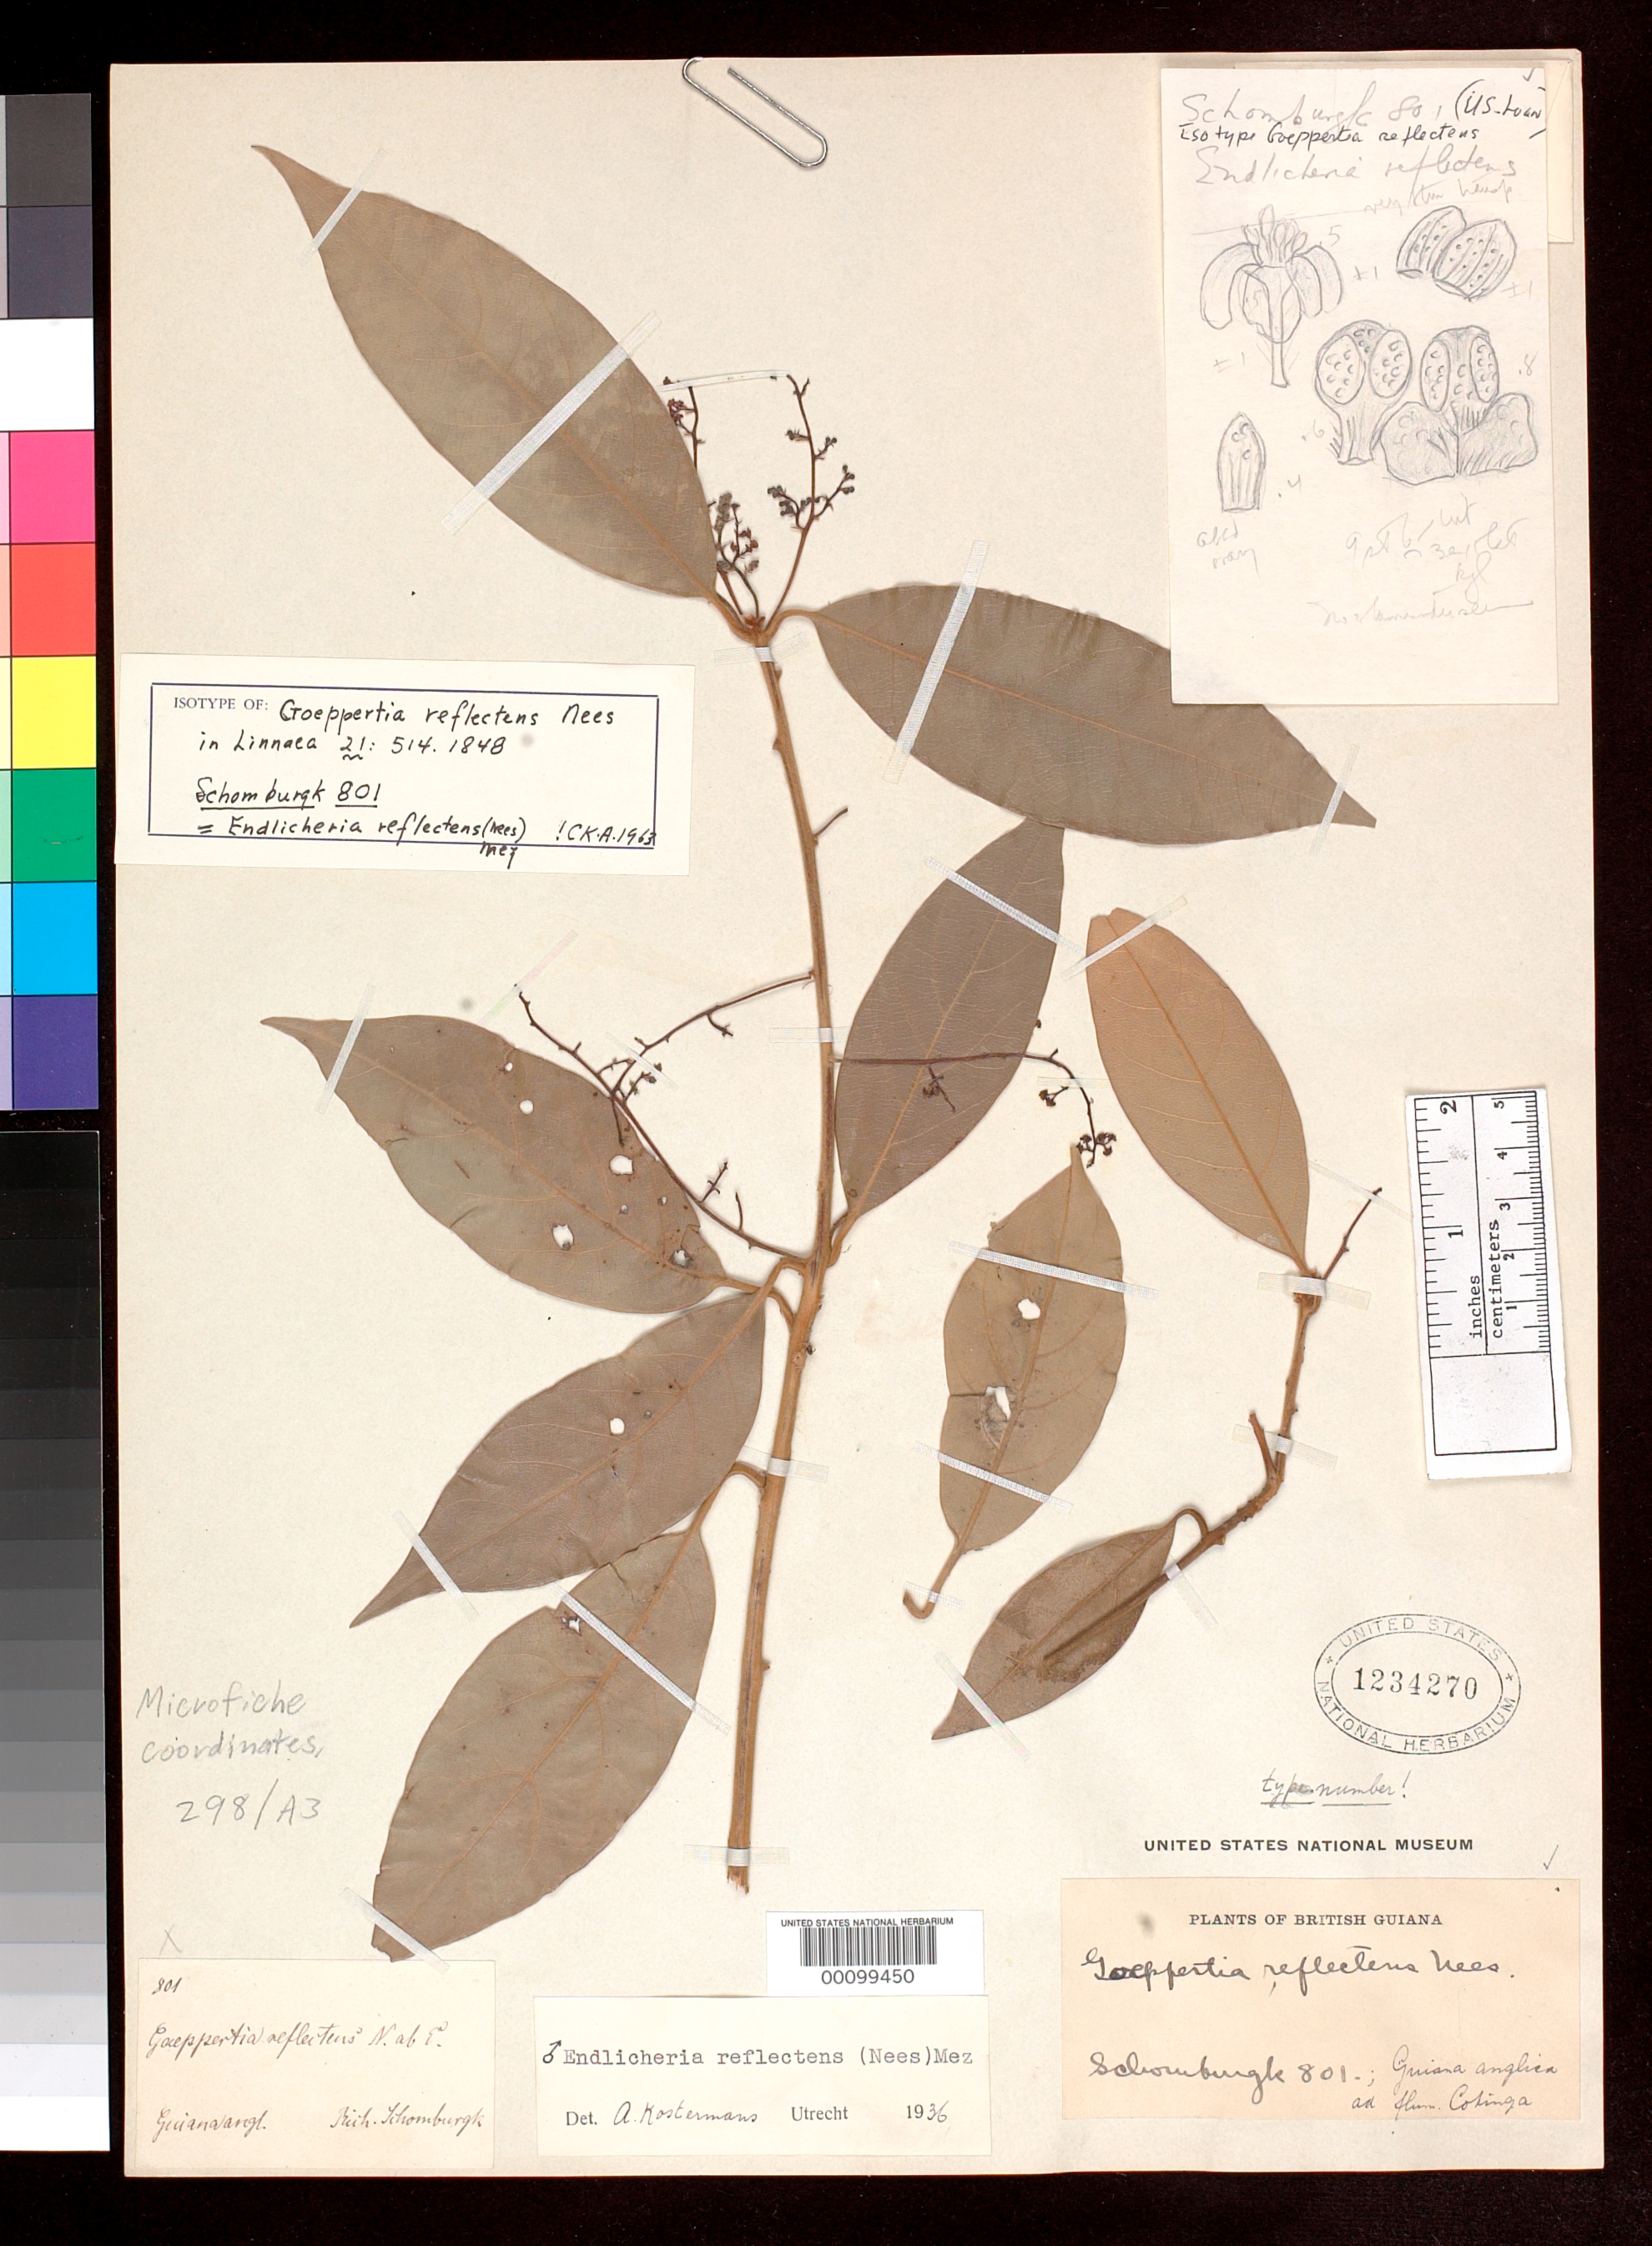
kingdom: Plantae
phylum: Tracheophyta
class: Magnoliopsida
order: Laurales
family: Lauraceae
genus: Goeppertia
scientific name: Goeppertia reflectens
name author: Nees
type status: Isotype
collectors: M. R. Schomburgk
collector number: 801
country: Guyana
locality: Flum. Colinga.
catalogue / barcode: US 1234270